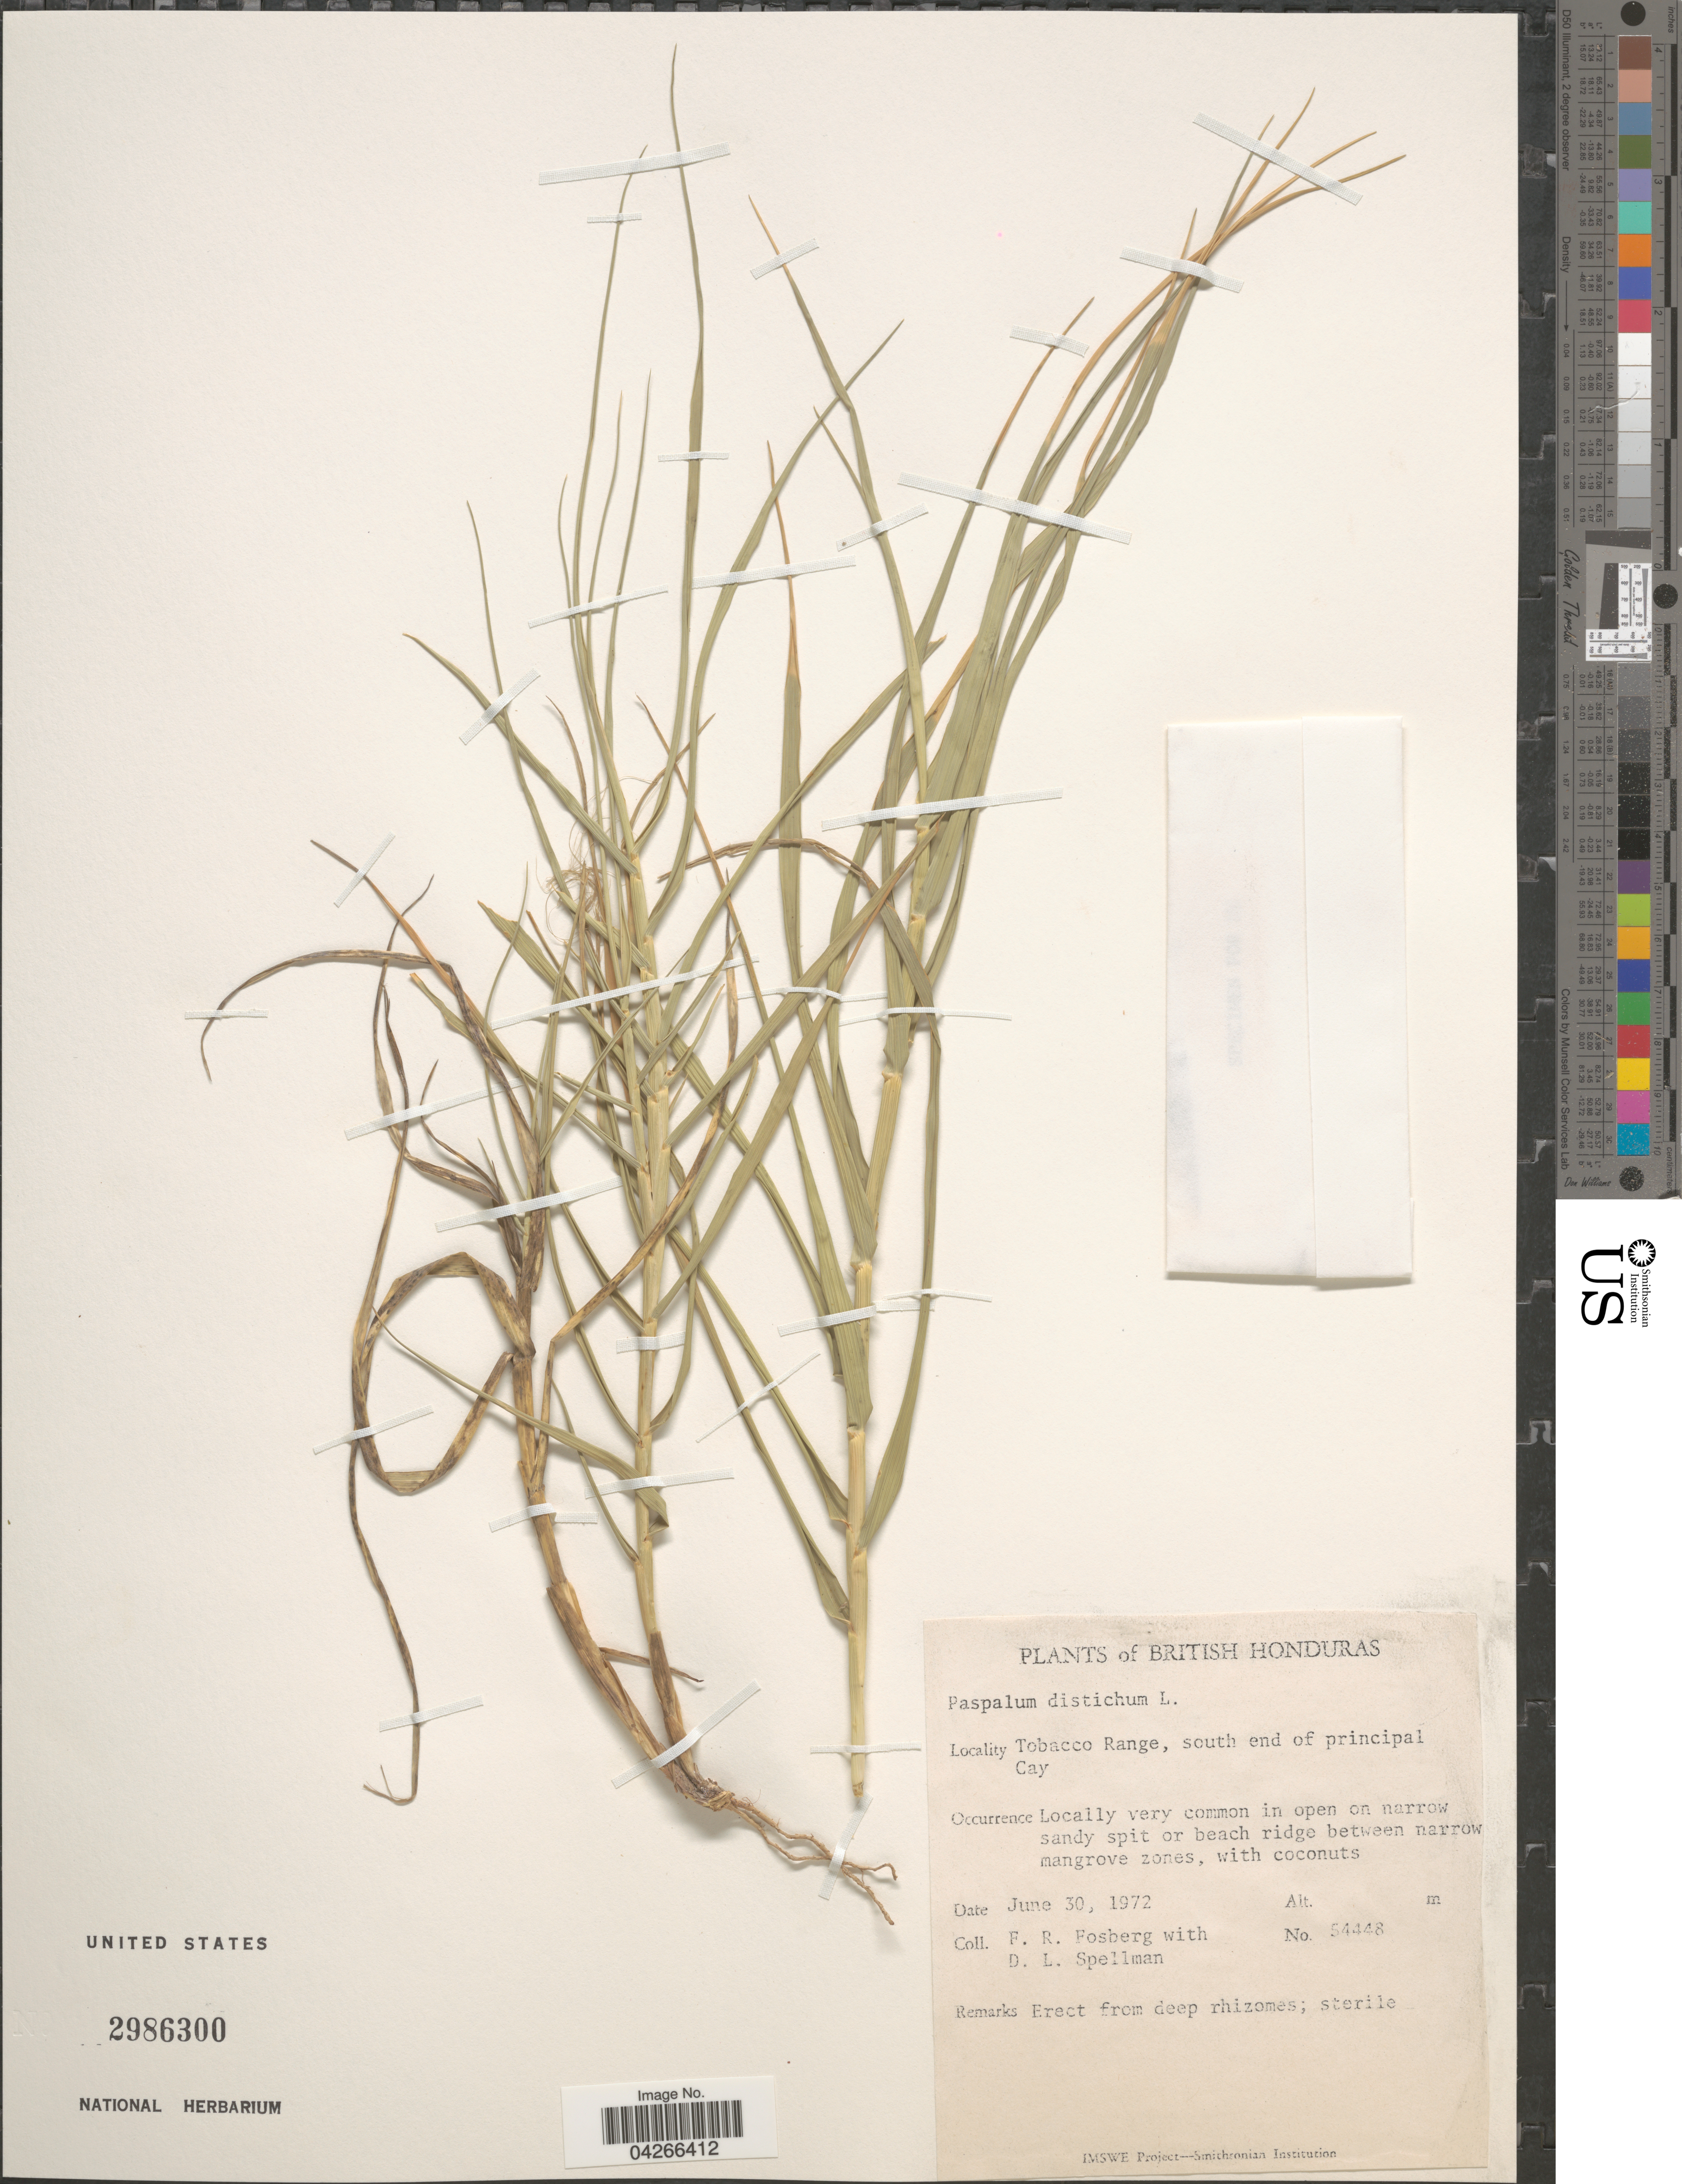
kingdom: Plantae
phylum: Tracheophyta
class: Liliopsida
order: Poales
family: Poaceae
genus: Paspalum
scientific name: Paspalum distichum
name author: L.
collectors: F. R. Fosberg & D. L. Spellman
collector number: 54448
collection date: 1972-06-30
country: Belize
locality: British Honduras. Tobacco Range, south end of principal Cay. Locally very common in open on narrow sandy spit or beach ridge between narrow mangrove zones, with coconuts.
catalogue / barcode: US 2986300